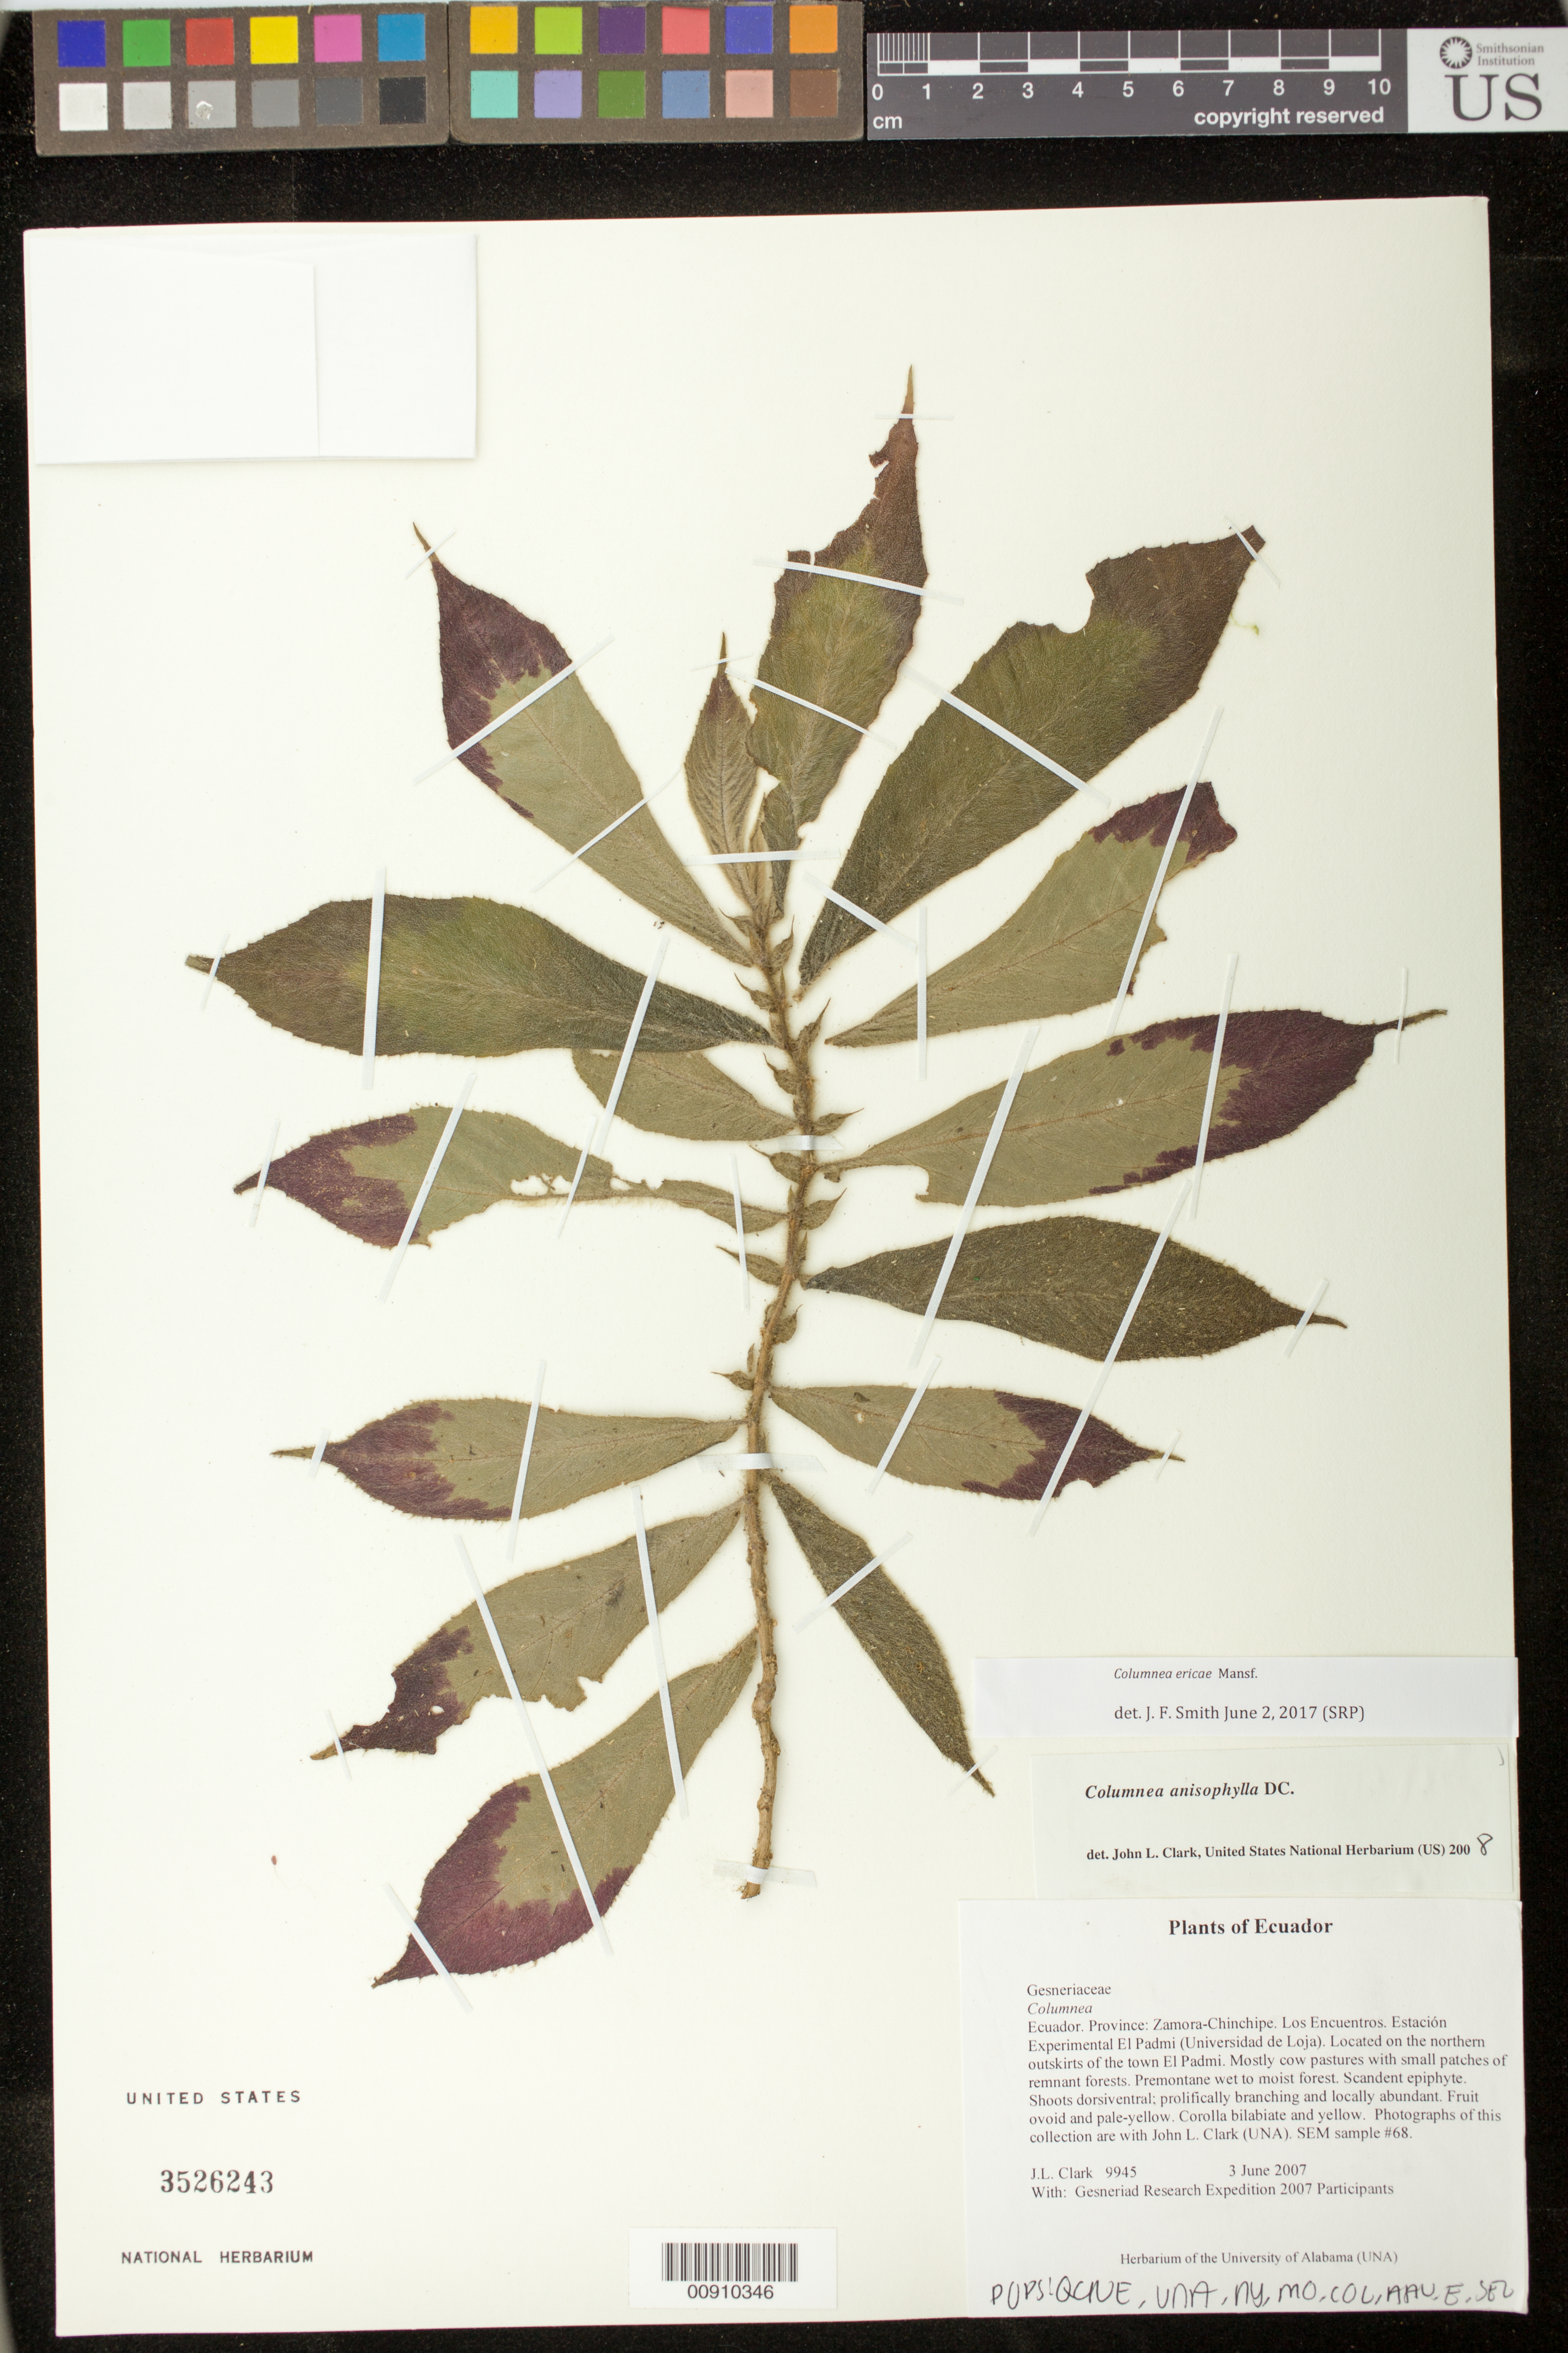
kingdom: Plantae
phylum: Tracheophyta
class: Magnoliopsida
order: Lamiales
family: Gesneriaceae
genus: Columnea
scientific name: Columnea ericae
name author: Mansf.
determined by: Smith, J. F.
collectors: J. L. Clark & Gesneriad Research Expedition 2007 Participants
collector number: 9945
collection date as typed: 03 Jun 2007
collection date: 2007-06-03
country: Ecuador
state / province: Zamora-Chinchipe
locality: Los Encuentros. Estación Experimental El Padmi (Universidad de Loja). Located on the northern outskirts of the town El Padmi. Mostly cow pastures with small patches of remnant forests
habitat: Premontane wet to moist forest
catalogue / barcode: US 3526243